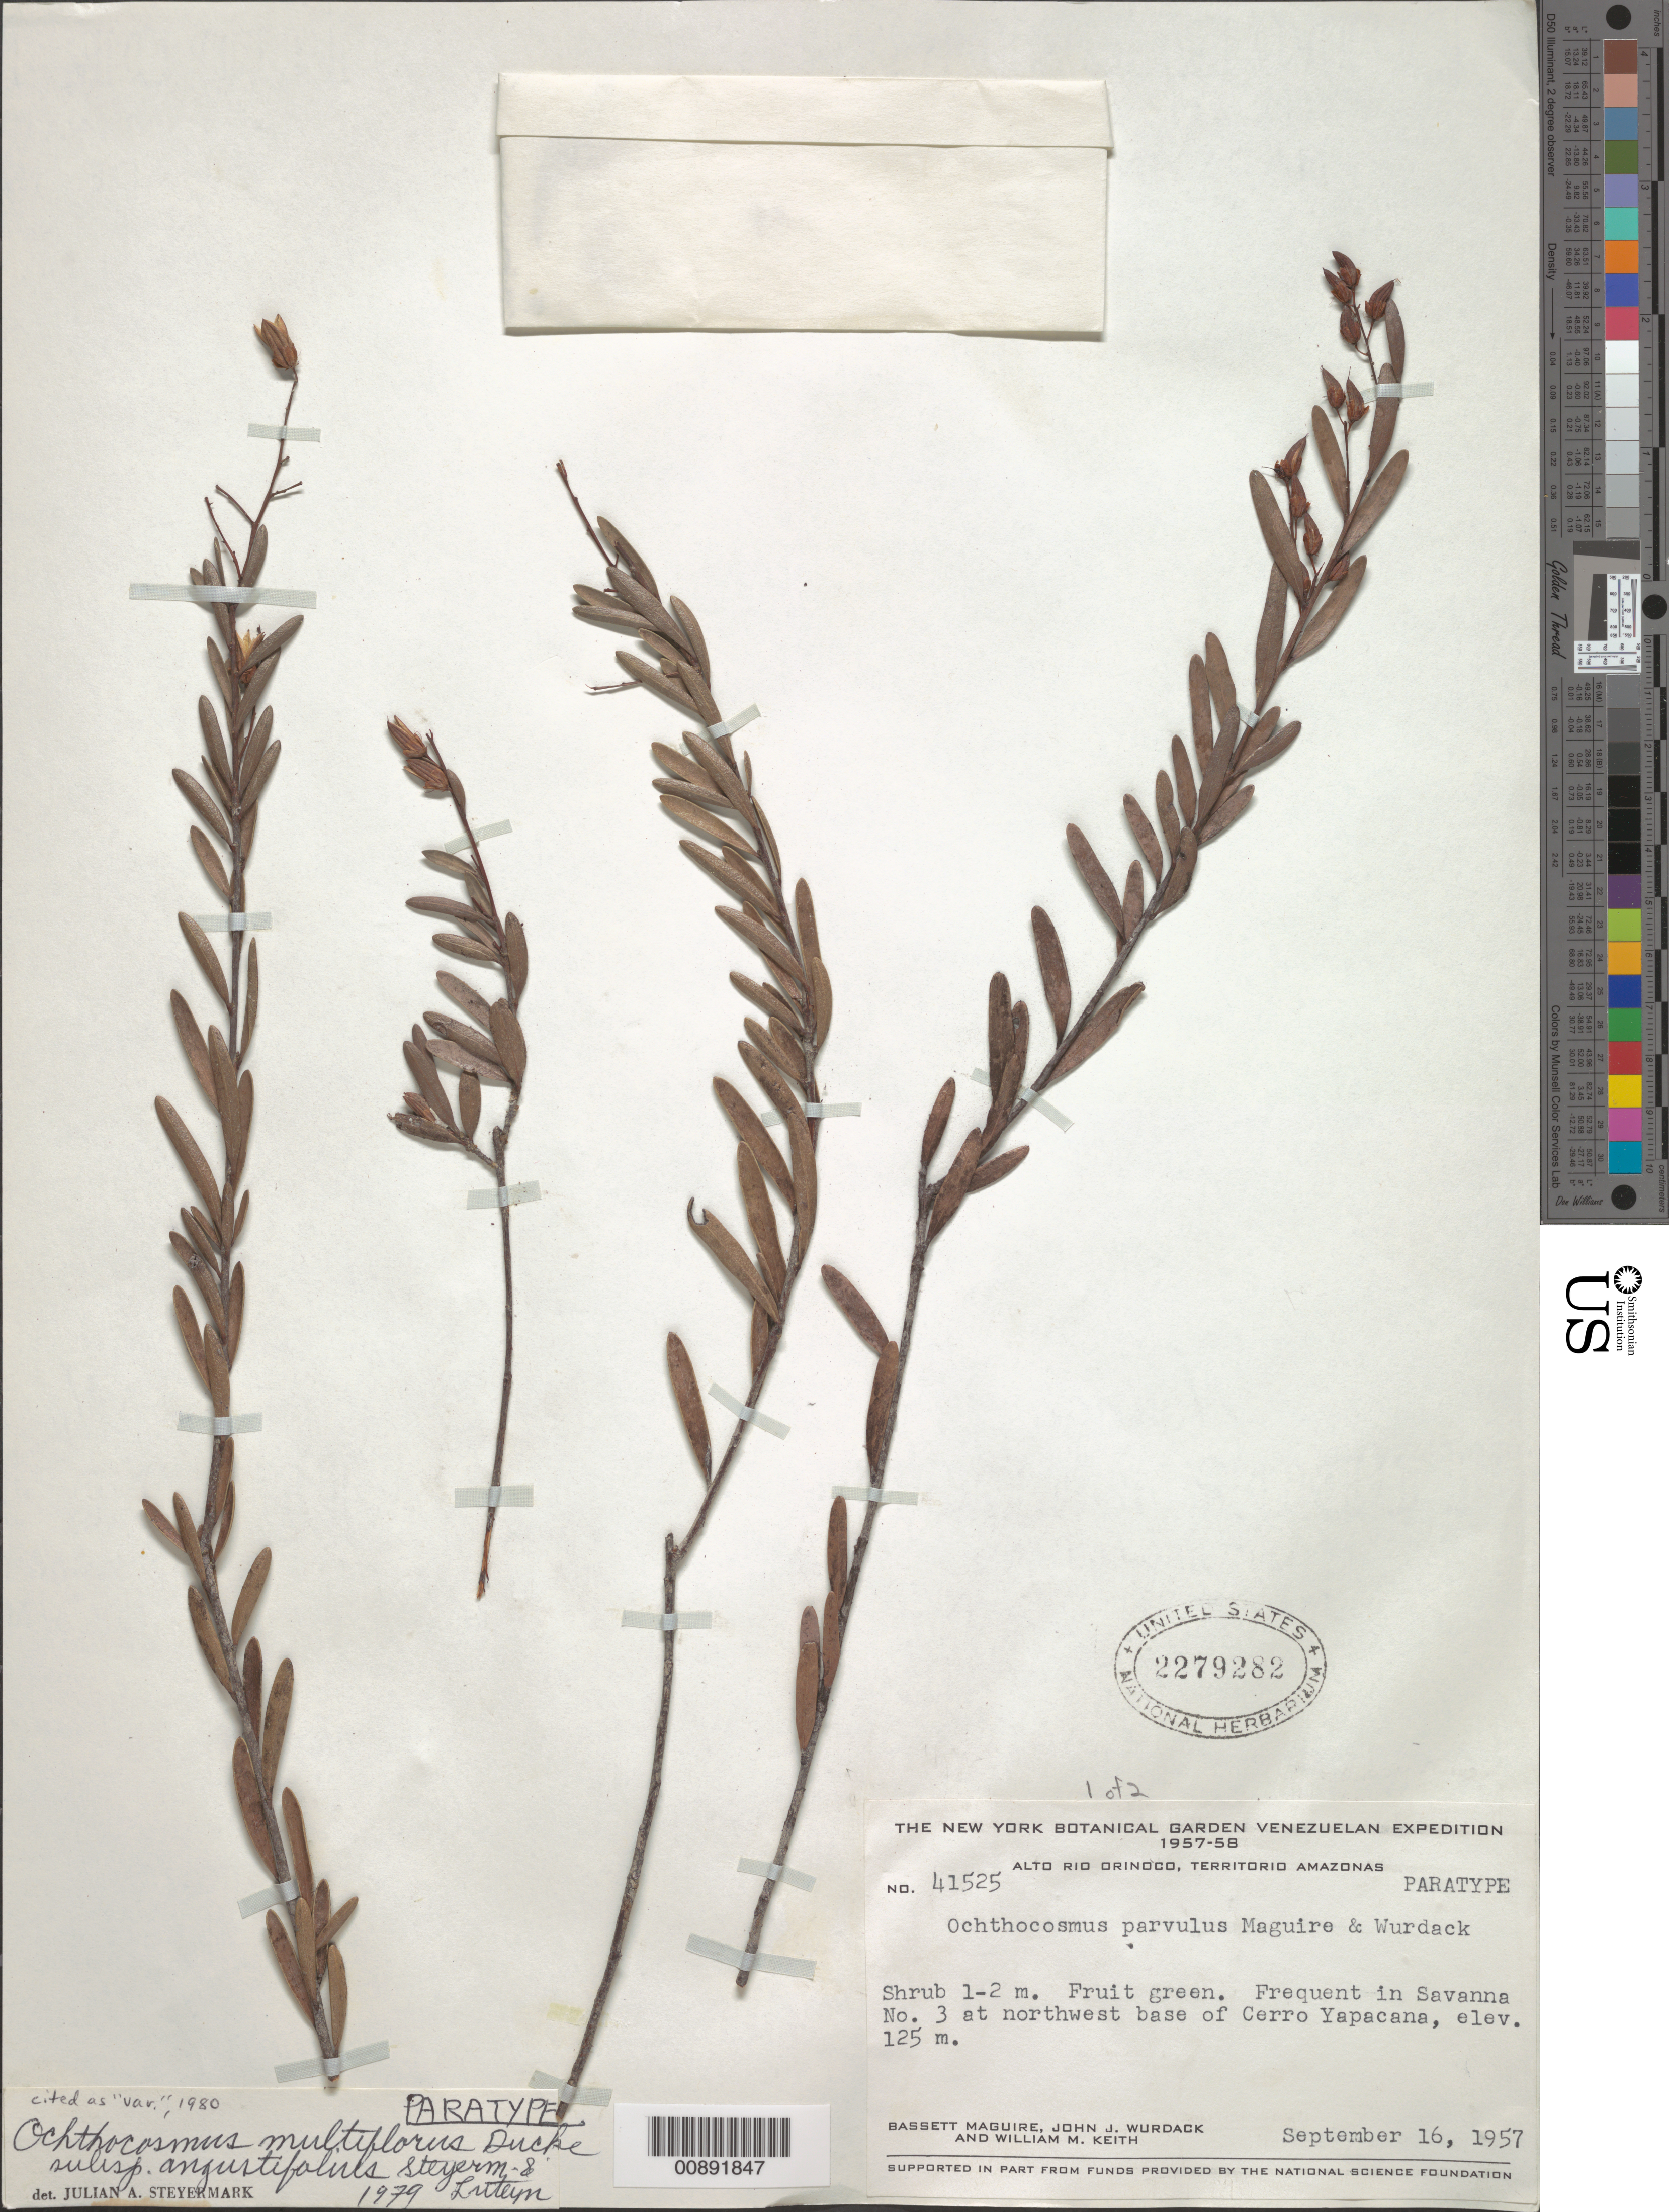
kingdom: Plantae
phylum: Tracheophyta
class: Magnoliopsida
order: Malpighiales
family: Ixonanthaceae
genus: Ochthocosmus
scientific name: Ochthocosmus multiflorus subsp. angustifolius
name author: Steyerm. & Luteyn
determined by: Steyermark, Julian A., (VEN)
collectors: B. Maguire, J. J. Wurdack & W. Keith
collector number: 41525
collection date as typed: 16-Sep-57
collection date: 1957-09-16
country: Venezuela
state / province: Amazonas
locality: Alto Río Orinoco, Cerro Yapacána, NW base, Savanna III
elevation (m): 125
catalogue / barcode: US 2279282